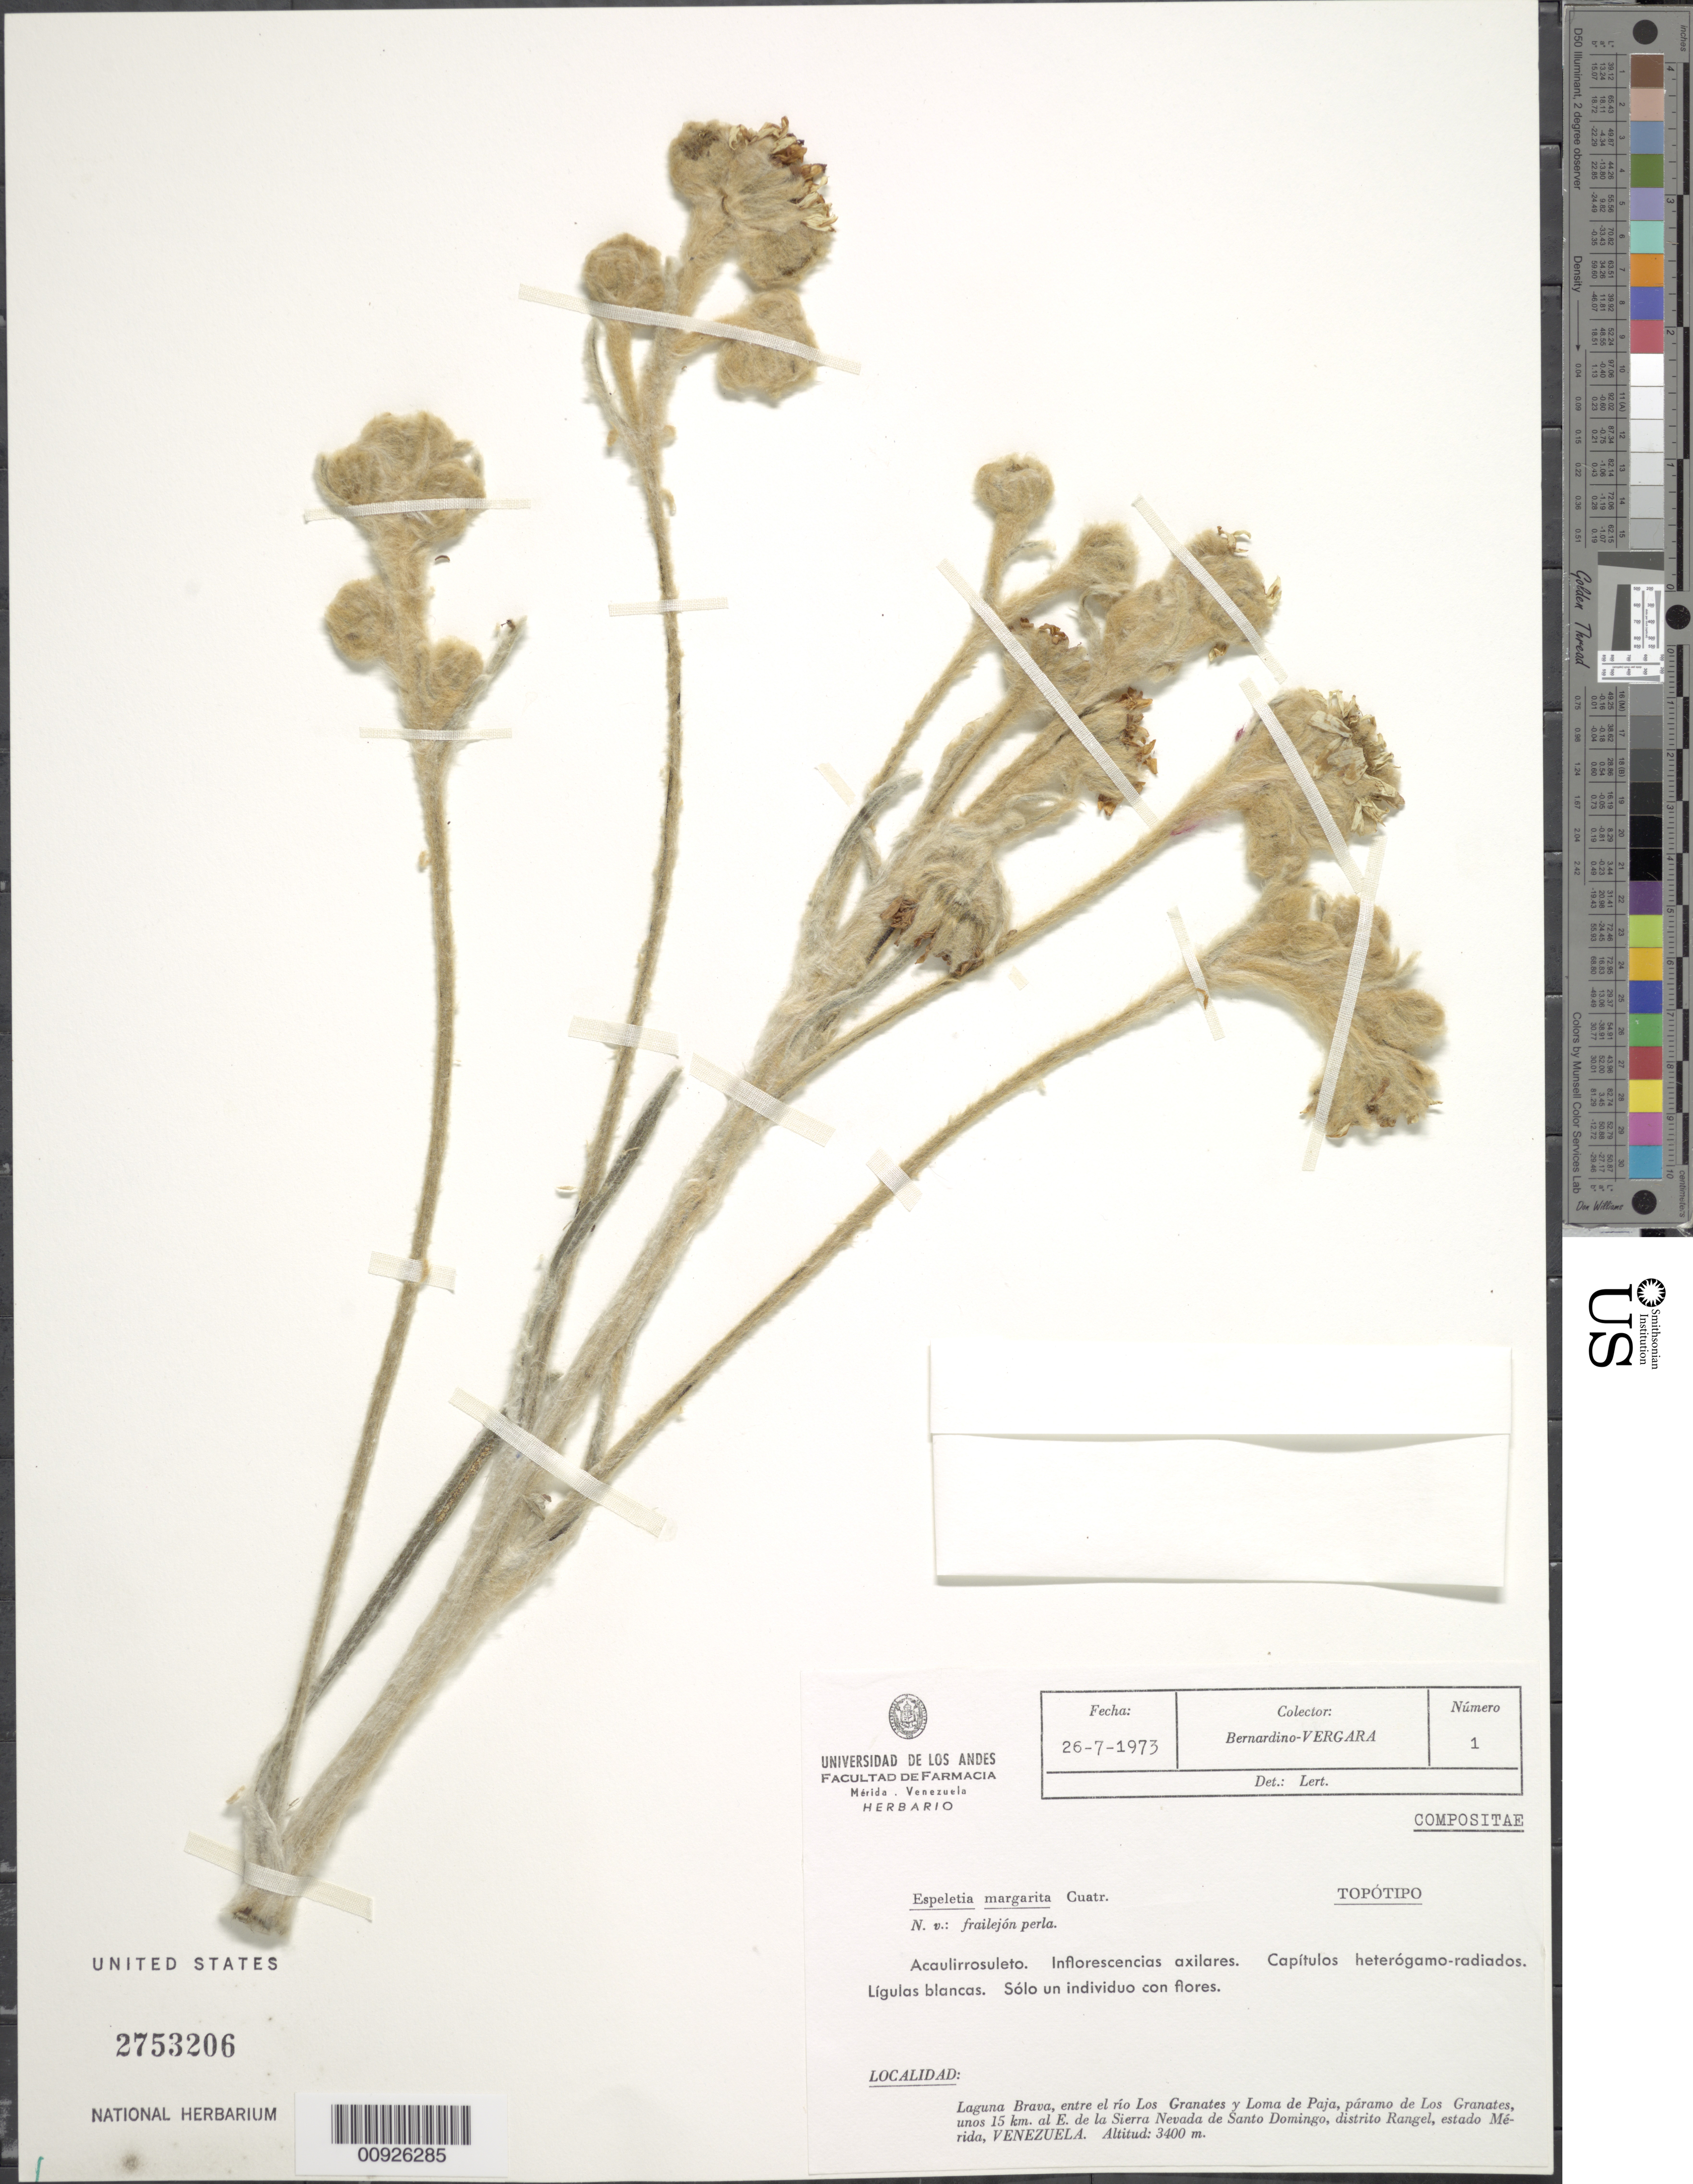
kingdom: Plantae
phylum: Tracheophyta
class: Magnoliopsida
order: Asterales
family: Asteraceae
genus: Ruilopezia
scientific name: Ruilopezia margarita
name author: (Cuatrec.) Cuatrec.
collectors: B. Vergara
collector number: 1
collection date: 1973-07-26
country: Venezuela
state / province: Mérida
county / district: Rangel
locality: P. de los Granates. Laguna Brava, entre el río Los Granates y Loma de Paja, unos 15 km al E. de la Sierra Nevada de Santo Domingo.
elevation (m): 3400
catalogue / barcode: US 2753206